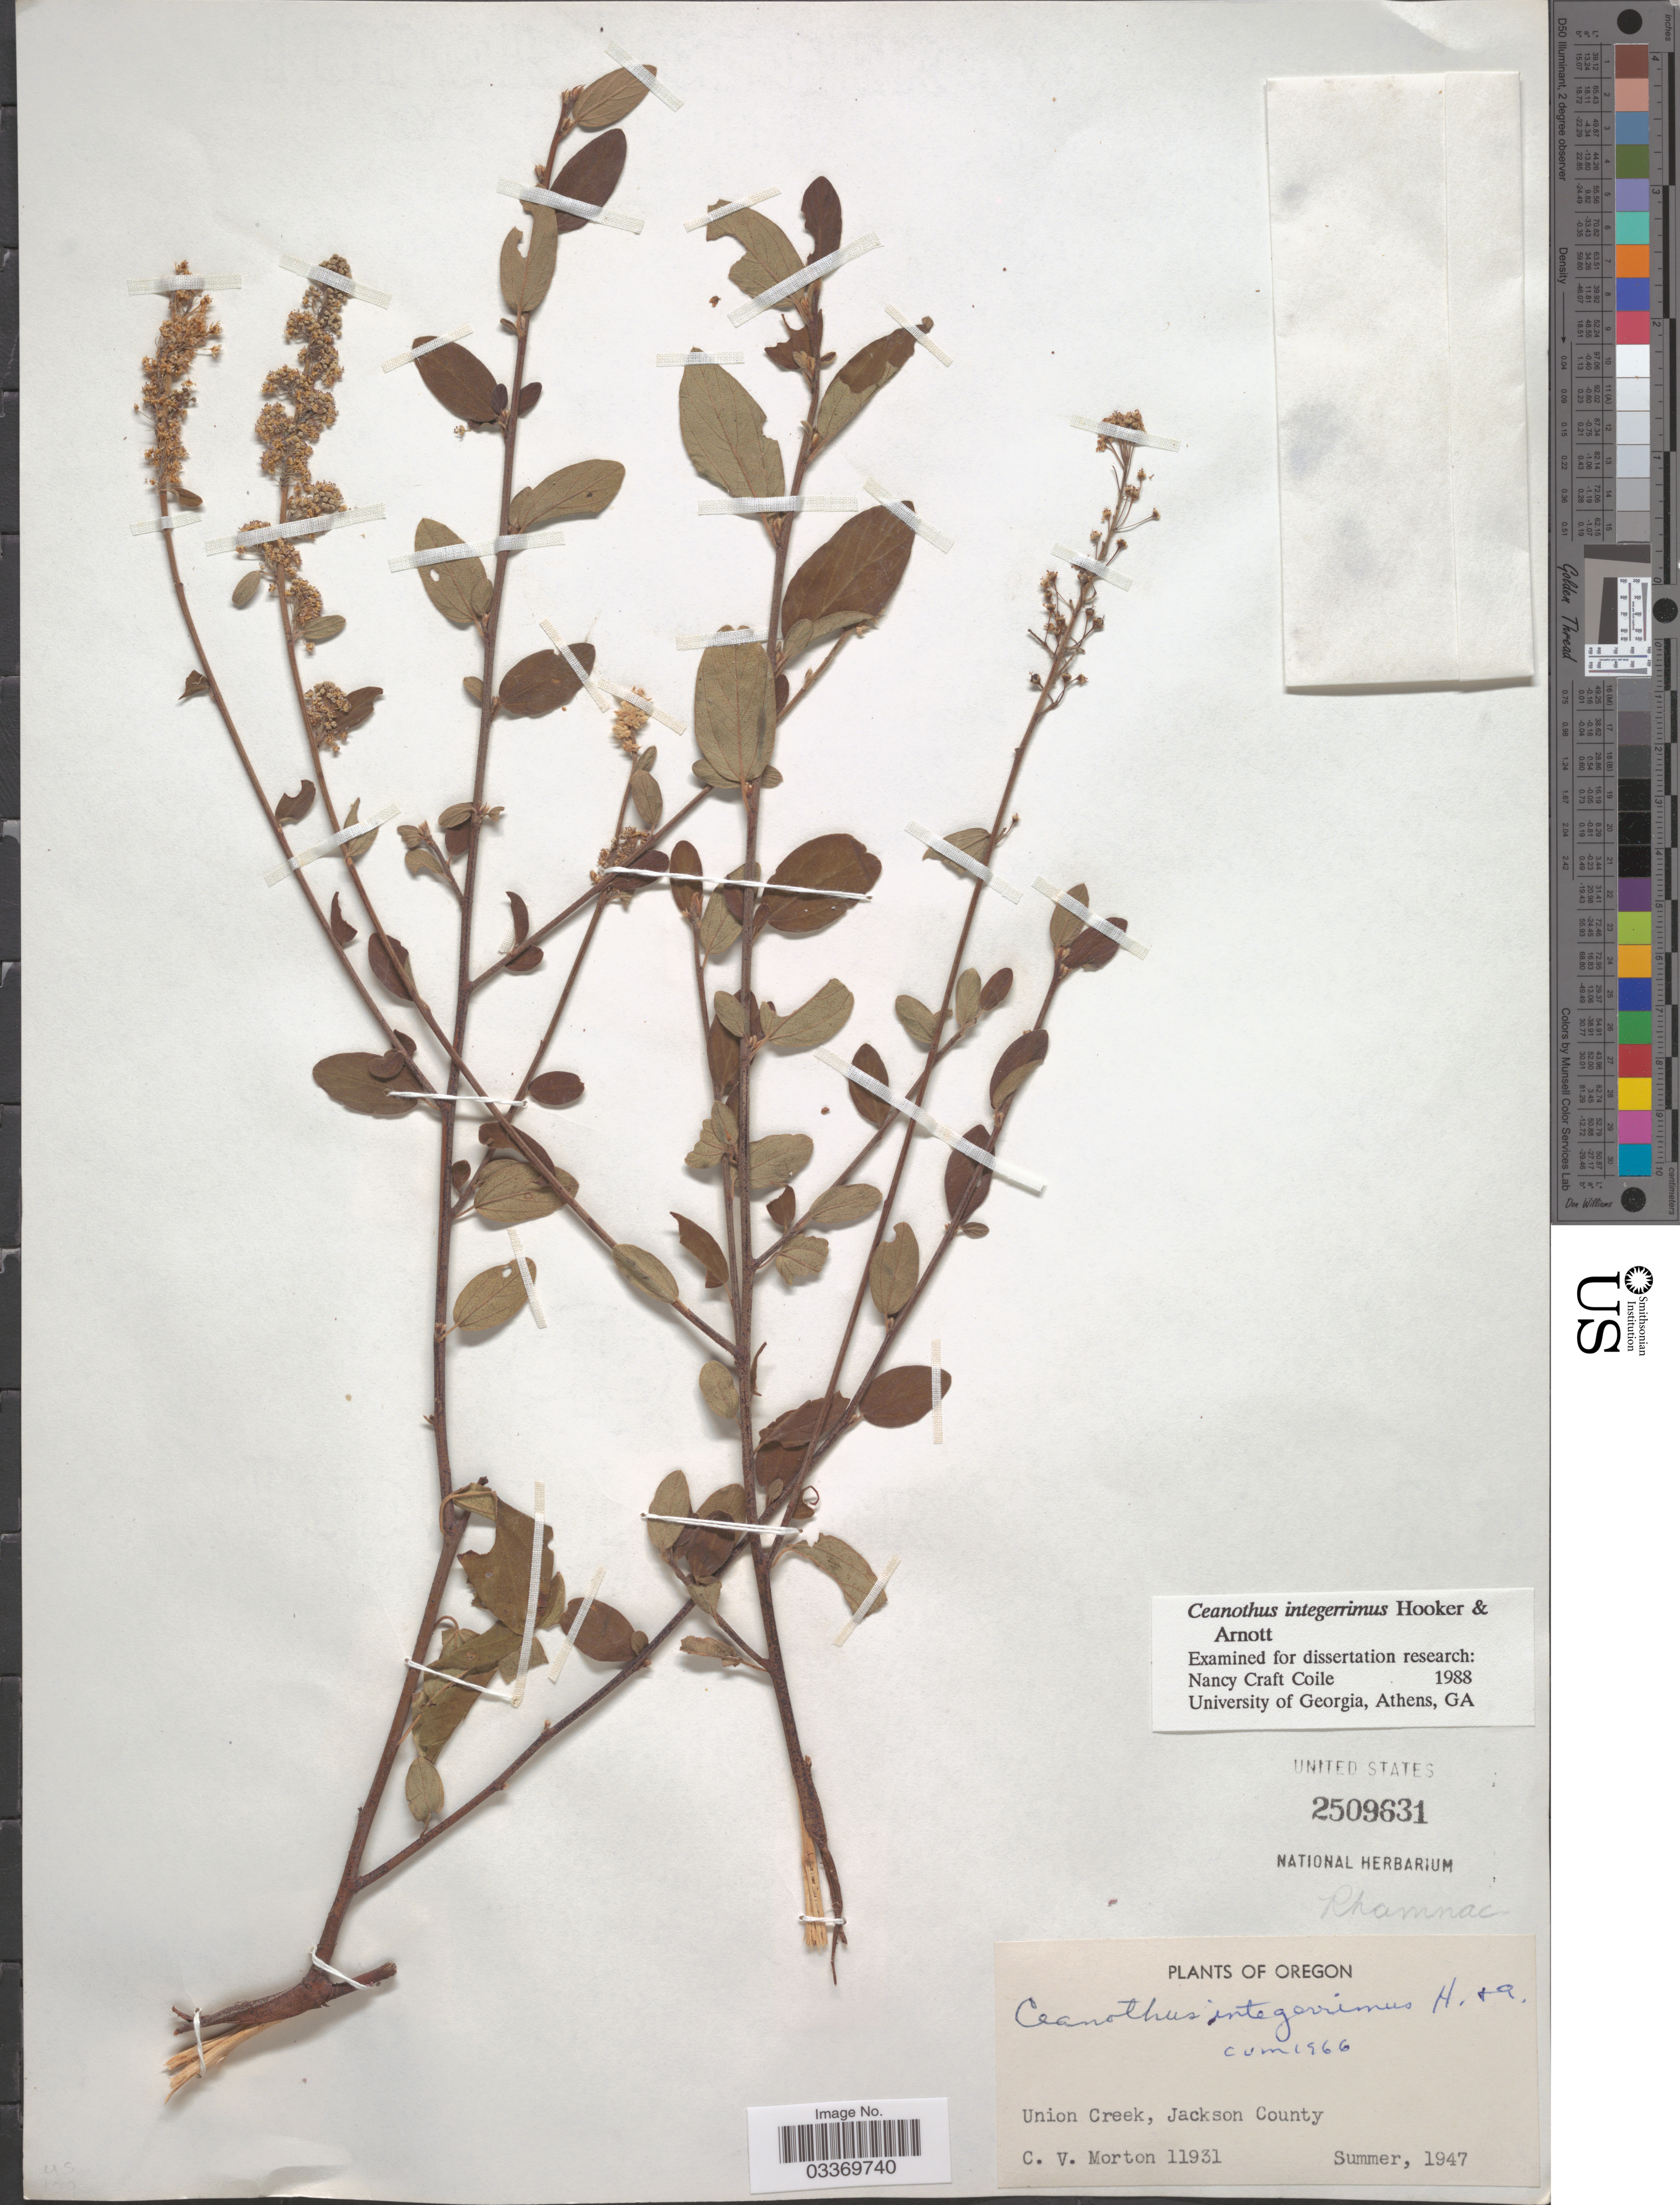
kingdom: Plantae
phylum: Tracheophyta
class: Magnoliopsida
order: Rosales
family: Rhamnaceae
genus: Ceanothus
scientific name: Ceanothus integerrimus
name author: Hook. & Arn.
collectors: C. V. Morton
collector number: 11931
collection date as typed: Summer, 1947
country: United States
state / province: Oregon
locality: Union Creek, Jackson County.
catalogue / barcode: US 2509631